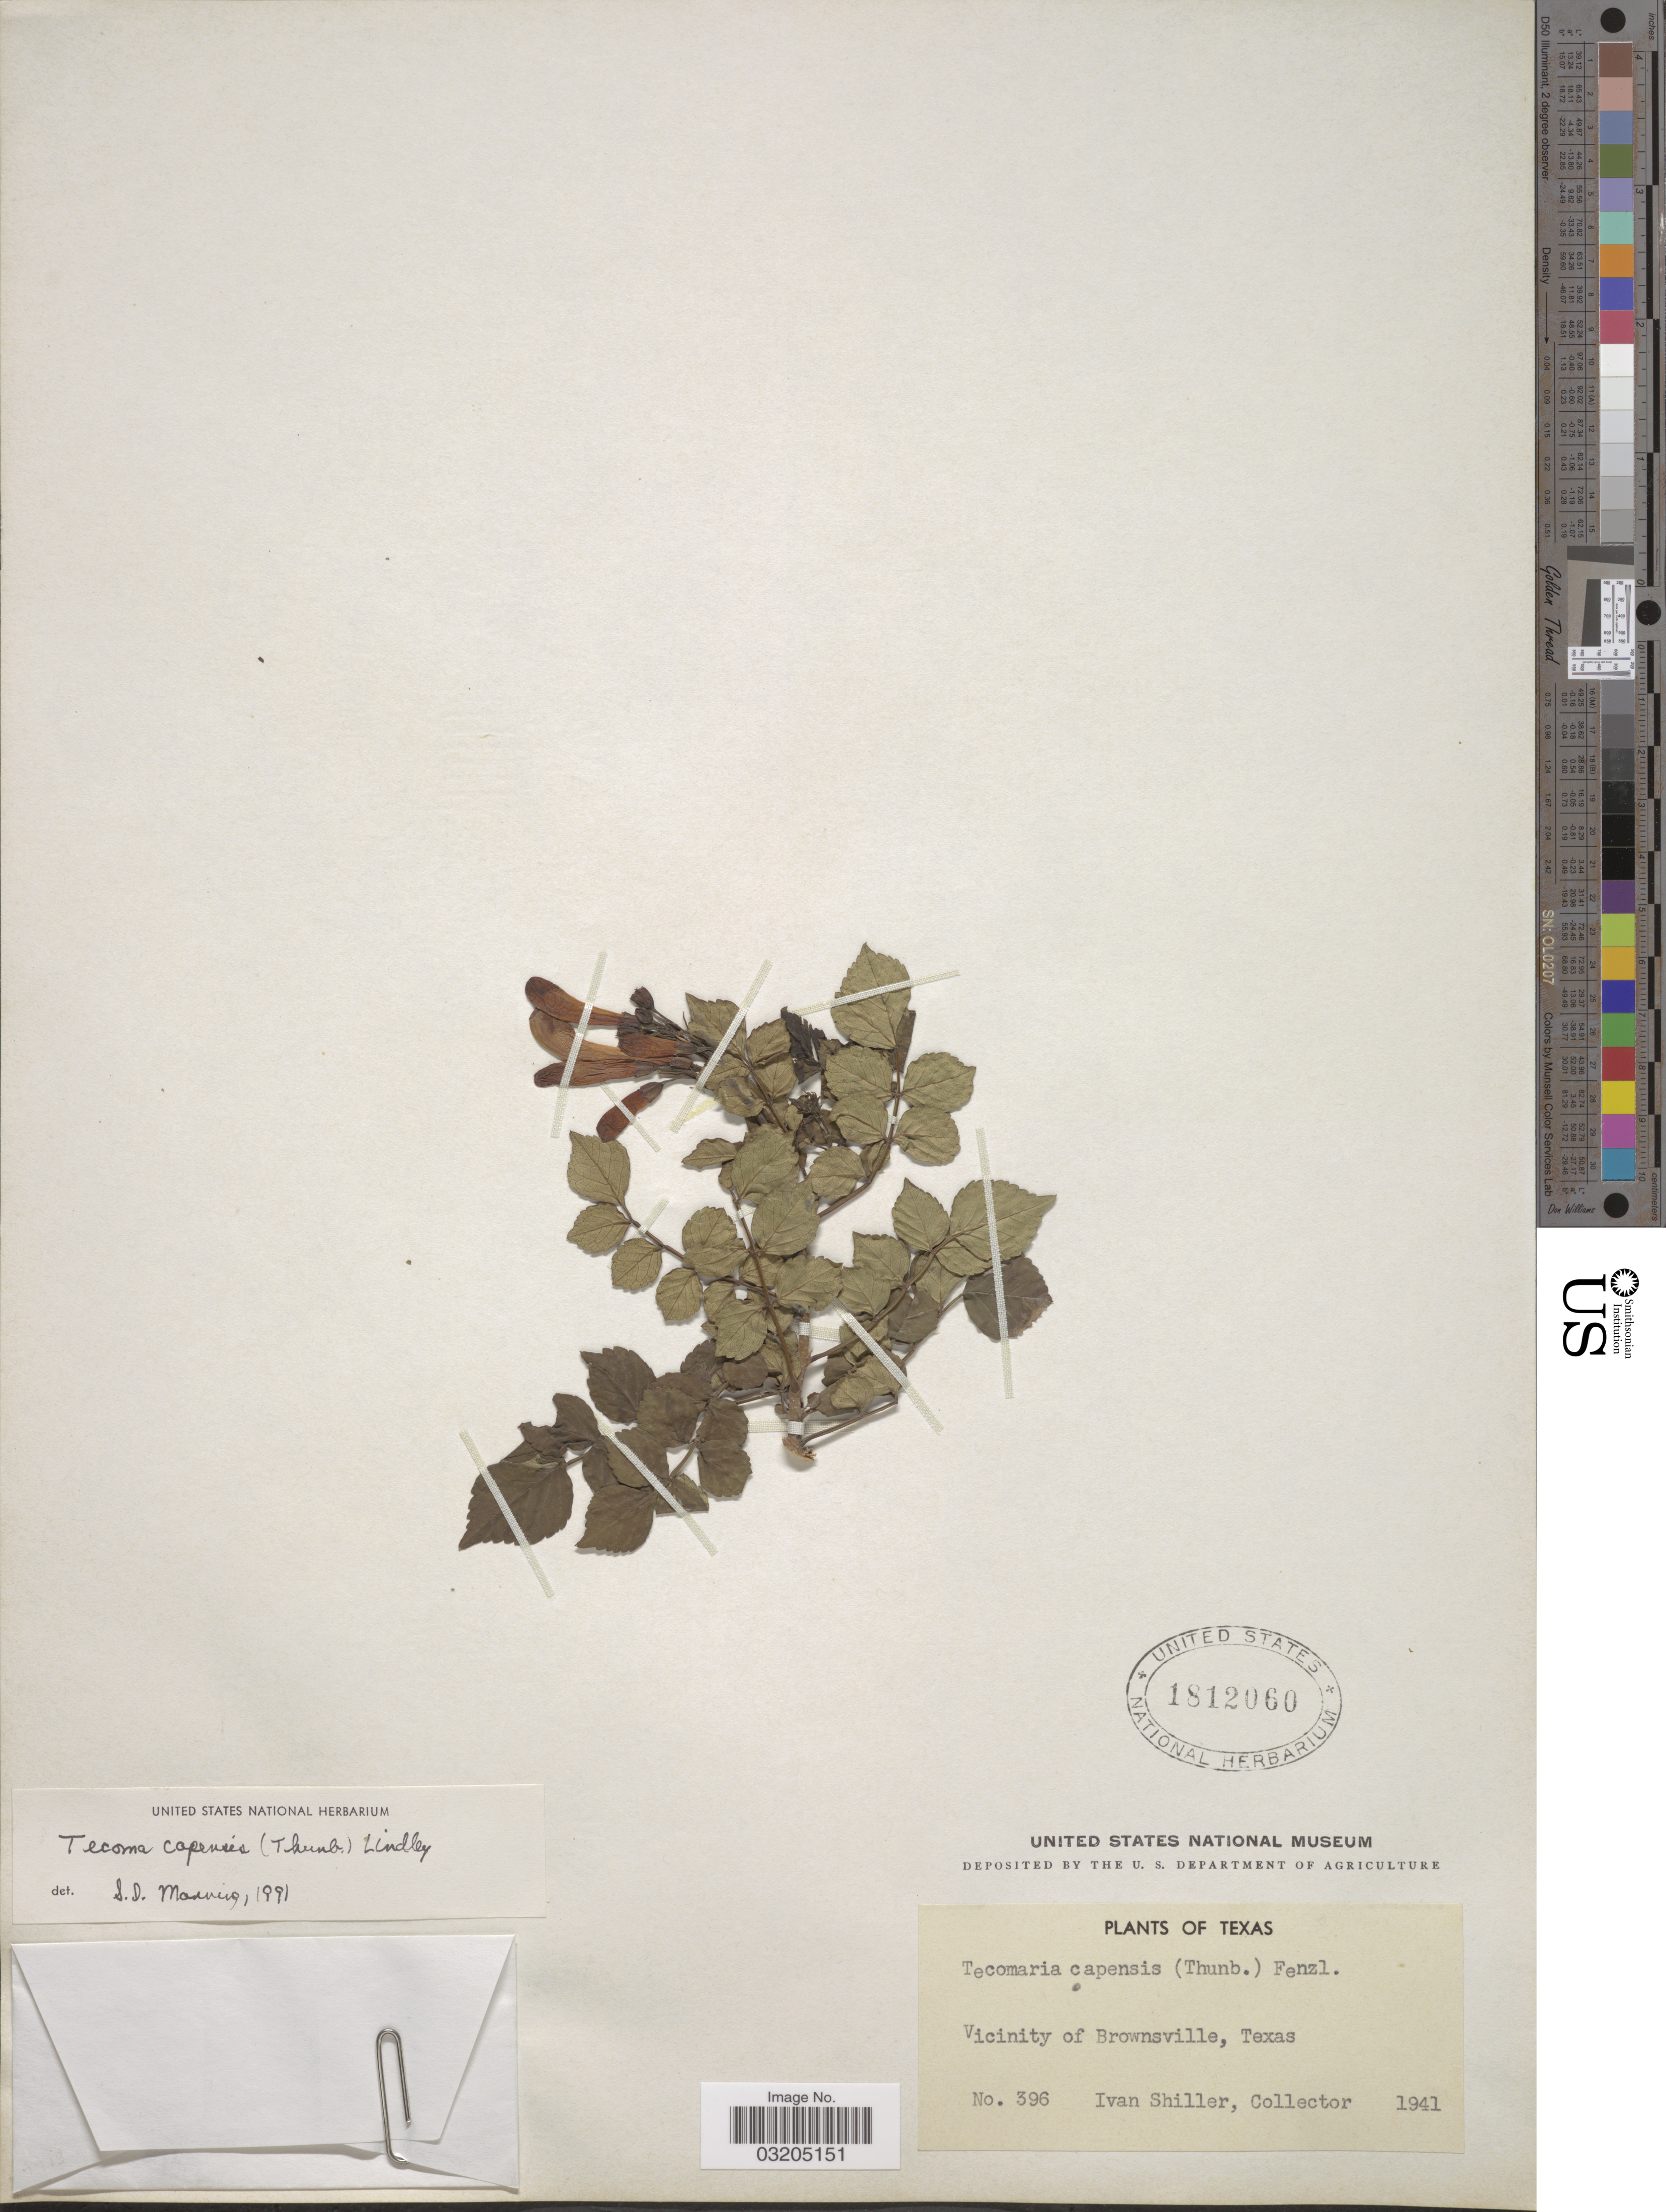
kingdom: Plantae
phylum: Tracheophyta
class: Magnoliopsida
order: Lamiales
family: Bignoniaceae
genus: Tecoma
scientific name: Tecoma capensis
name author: (Thunb.) Lindl.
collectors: I. Shiller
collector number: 396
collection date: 1941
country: United States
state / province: Texas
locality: Vicinity of Brownsville.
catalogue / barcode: US 1812060